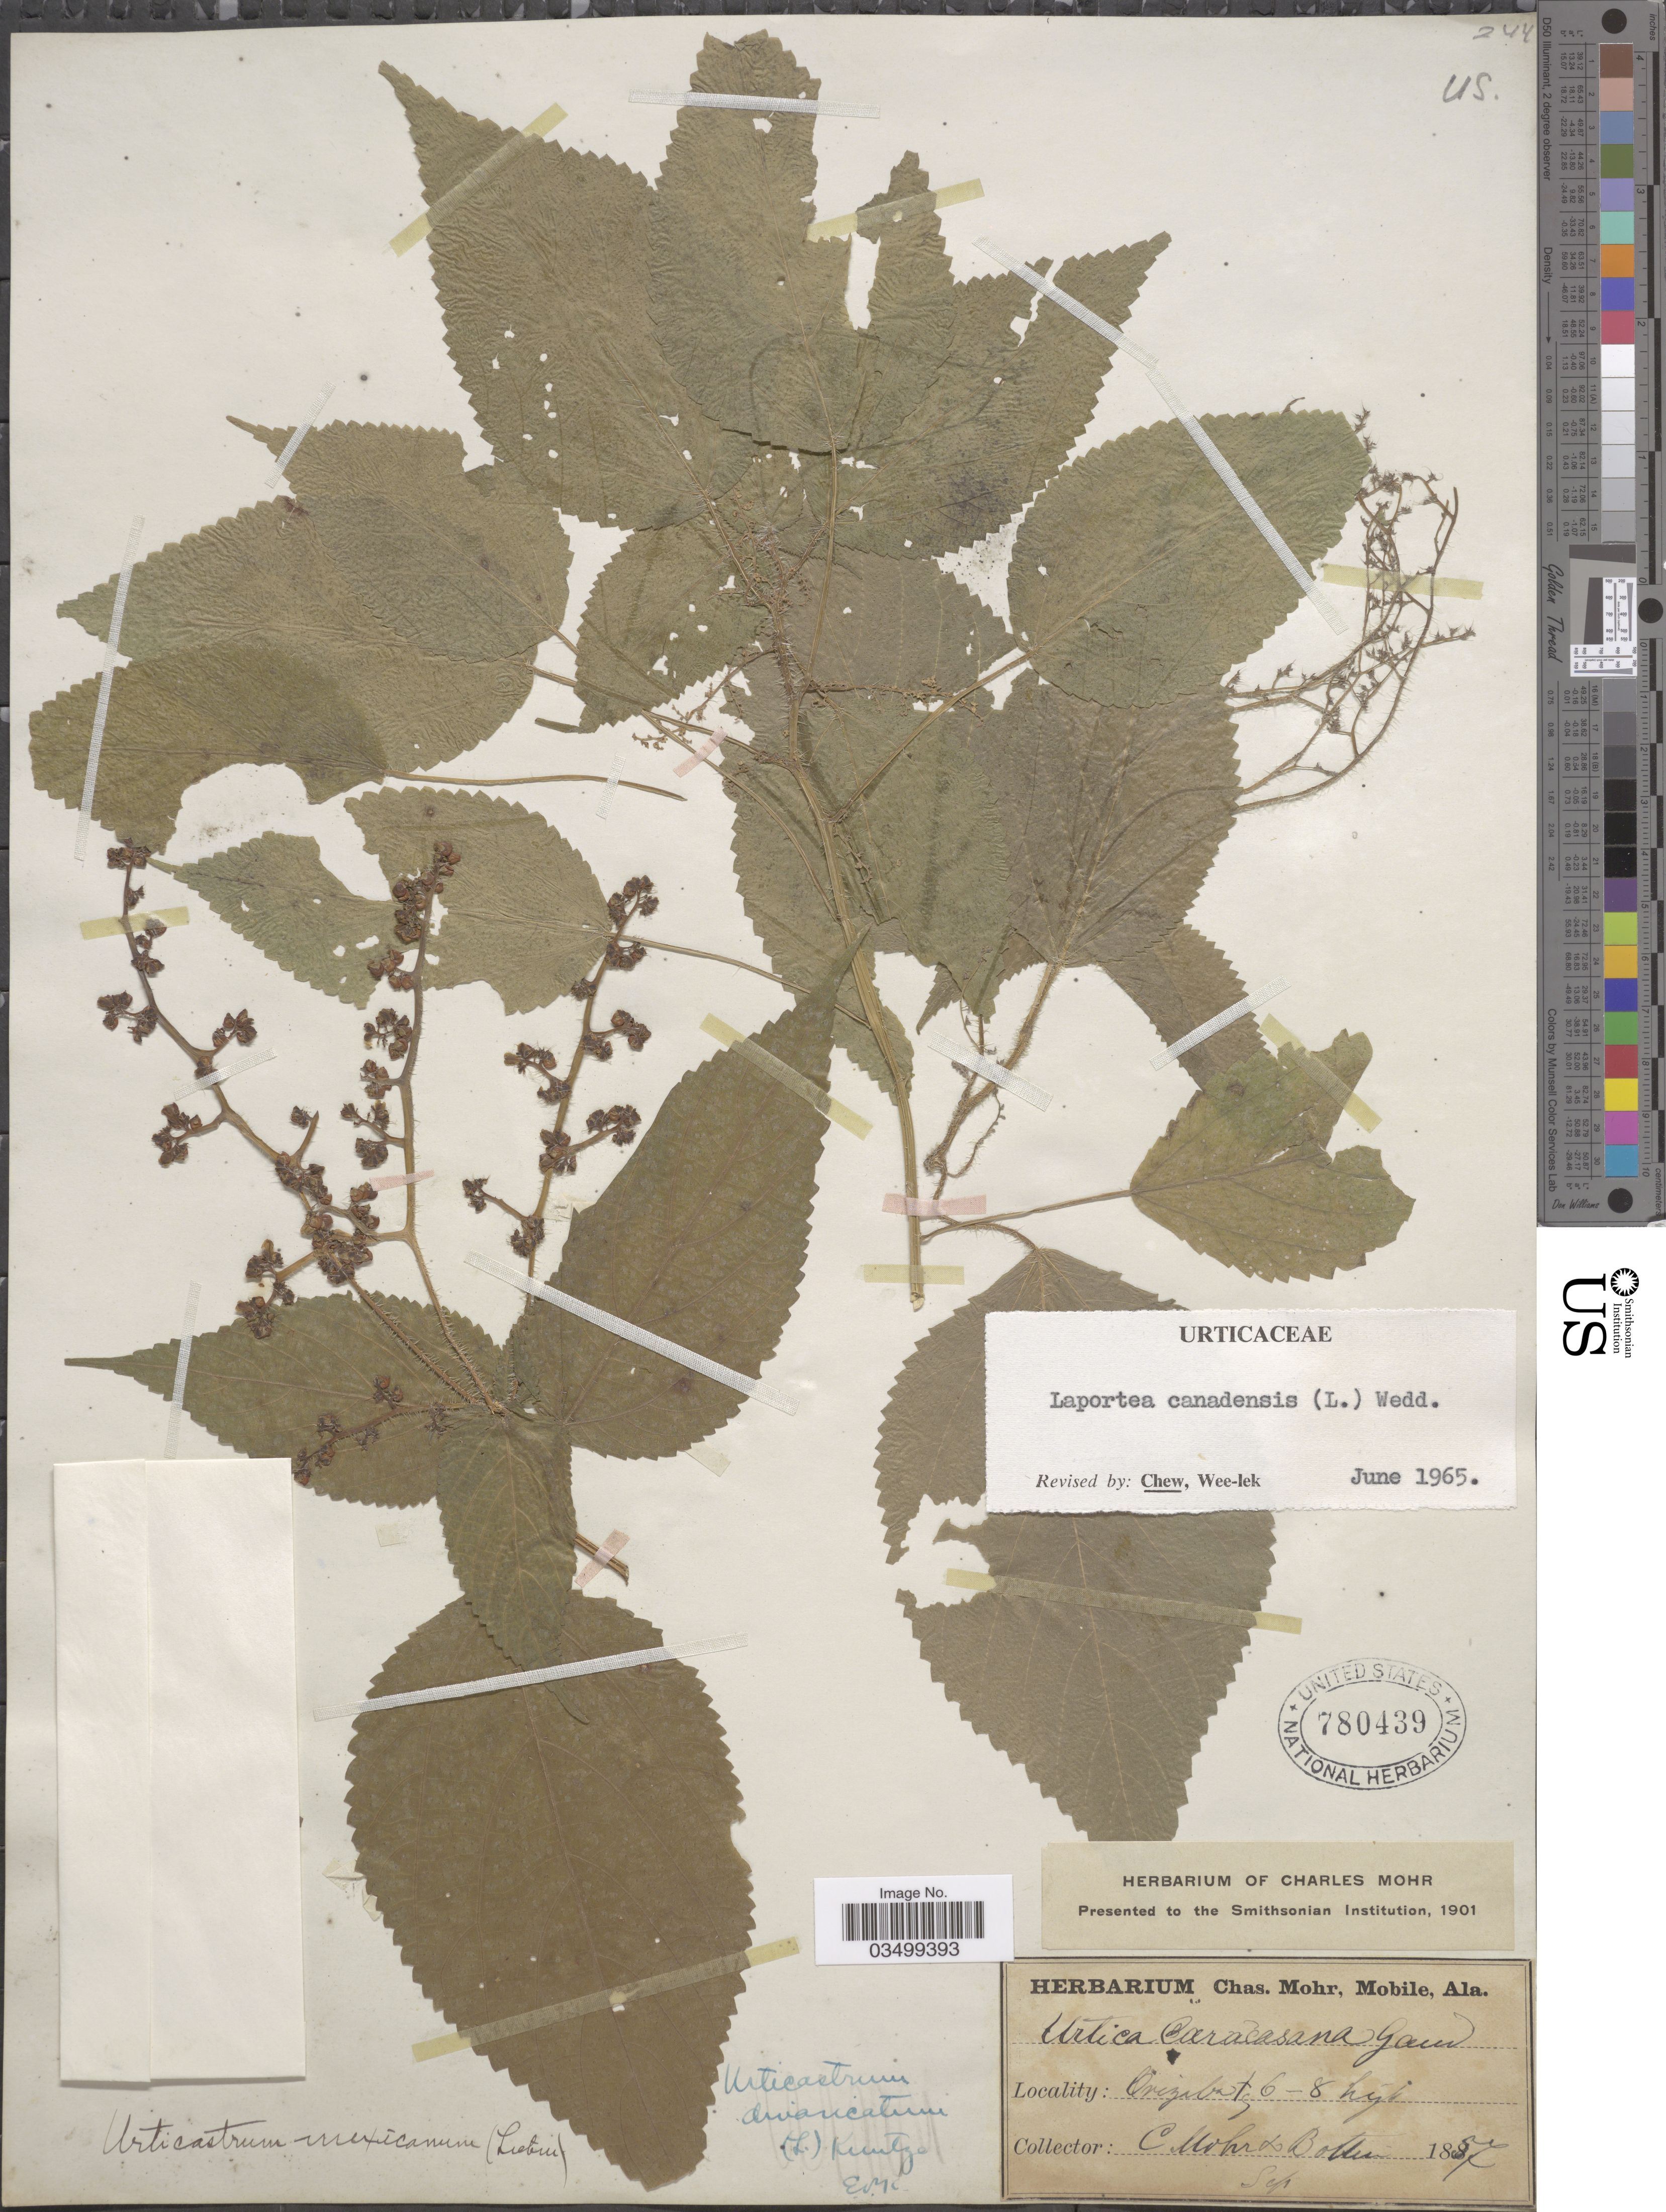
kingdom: Plantae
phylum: Tracheophyta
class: Magnoliopsida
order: Rosales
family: Urticaceae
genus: Laportea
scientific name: Laportea canadensis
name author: (L.) Wedd.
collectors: Mohr, C. T. (herbarium) & -. Botteri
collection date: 1857-09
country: Mexico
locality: Orizaba.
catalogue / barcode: US 780439